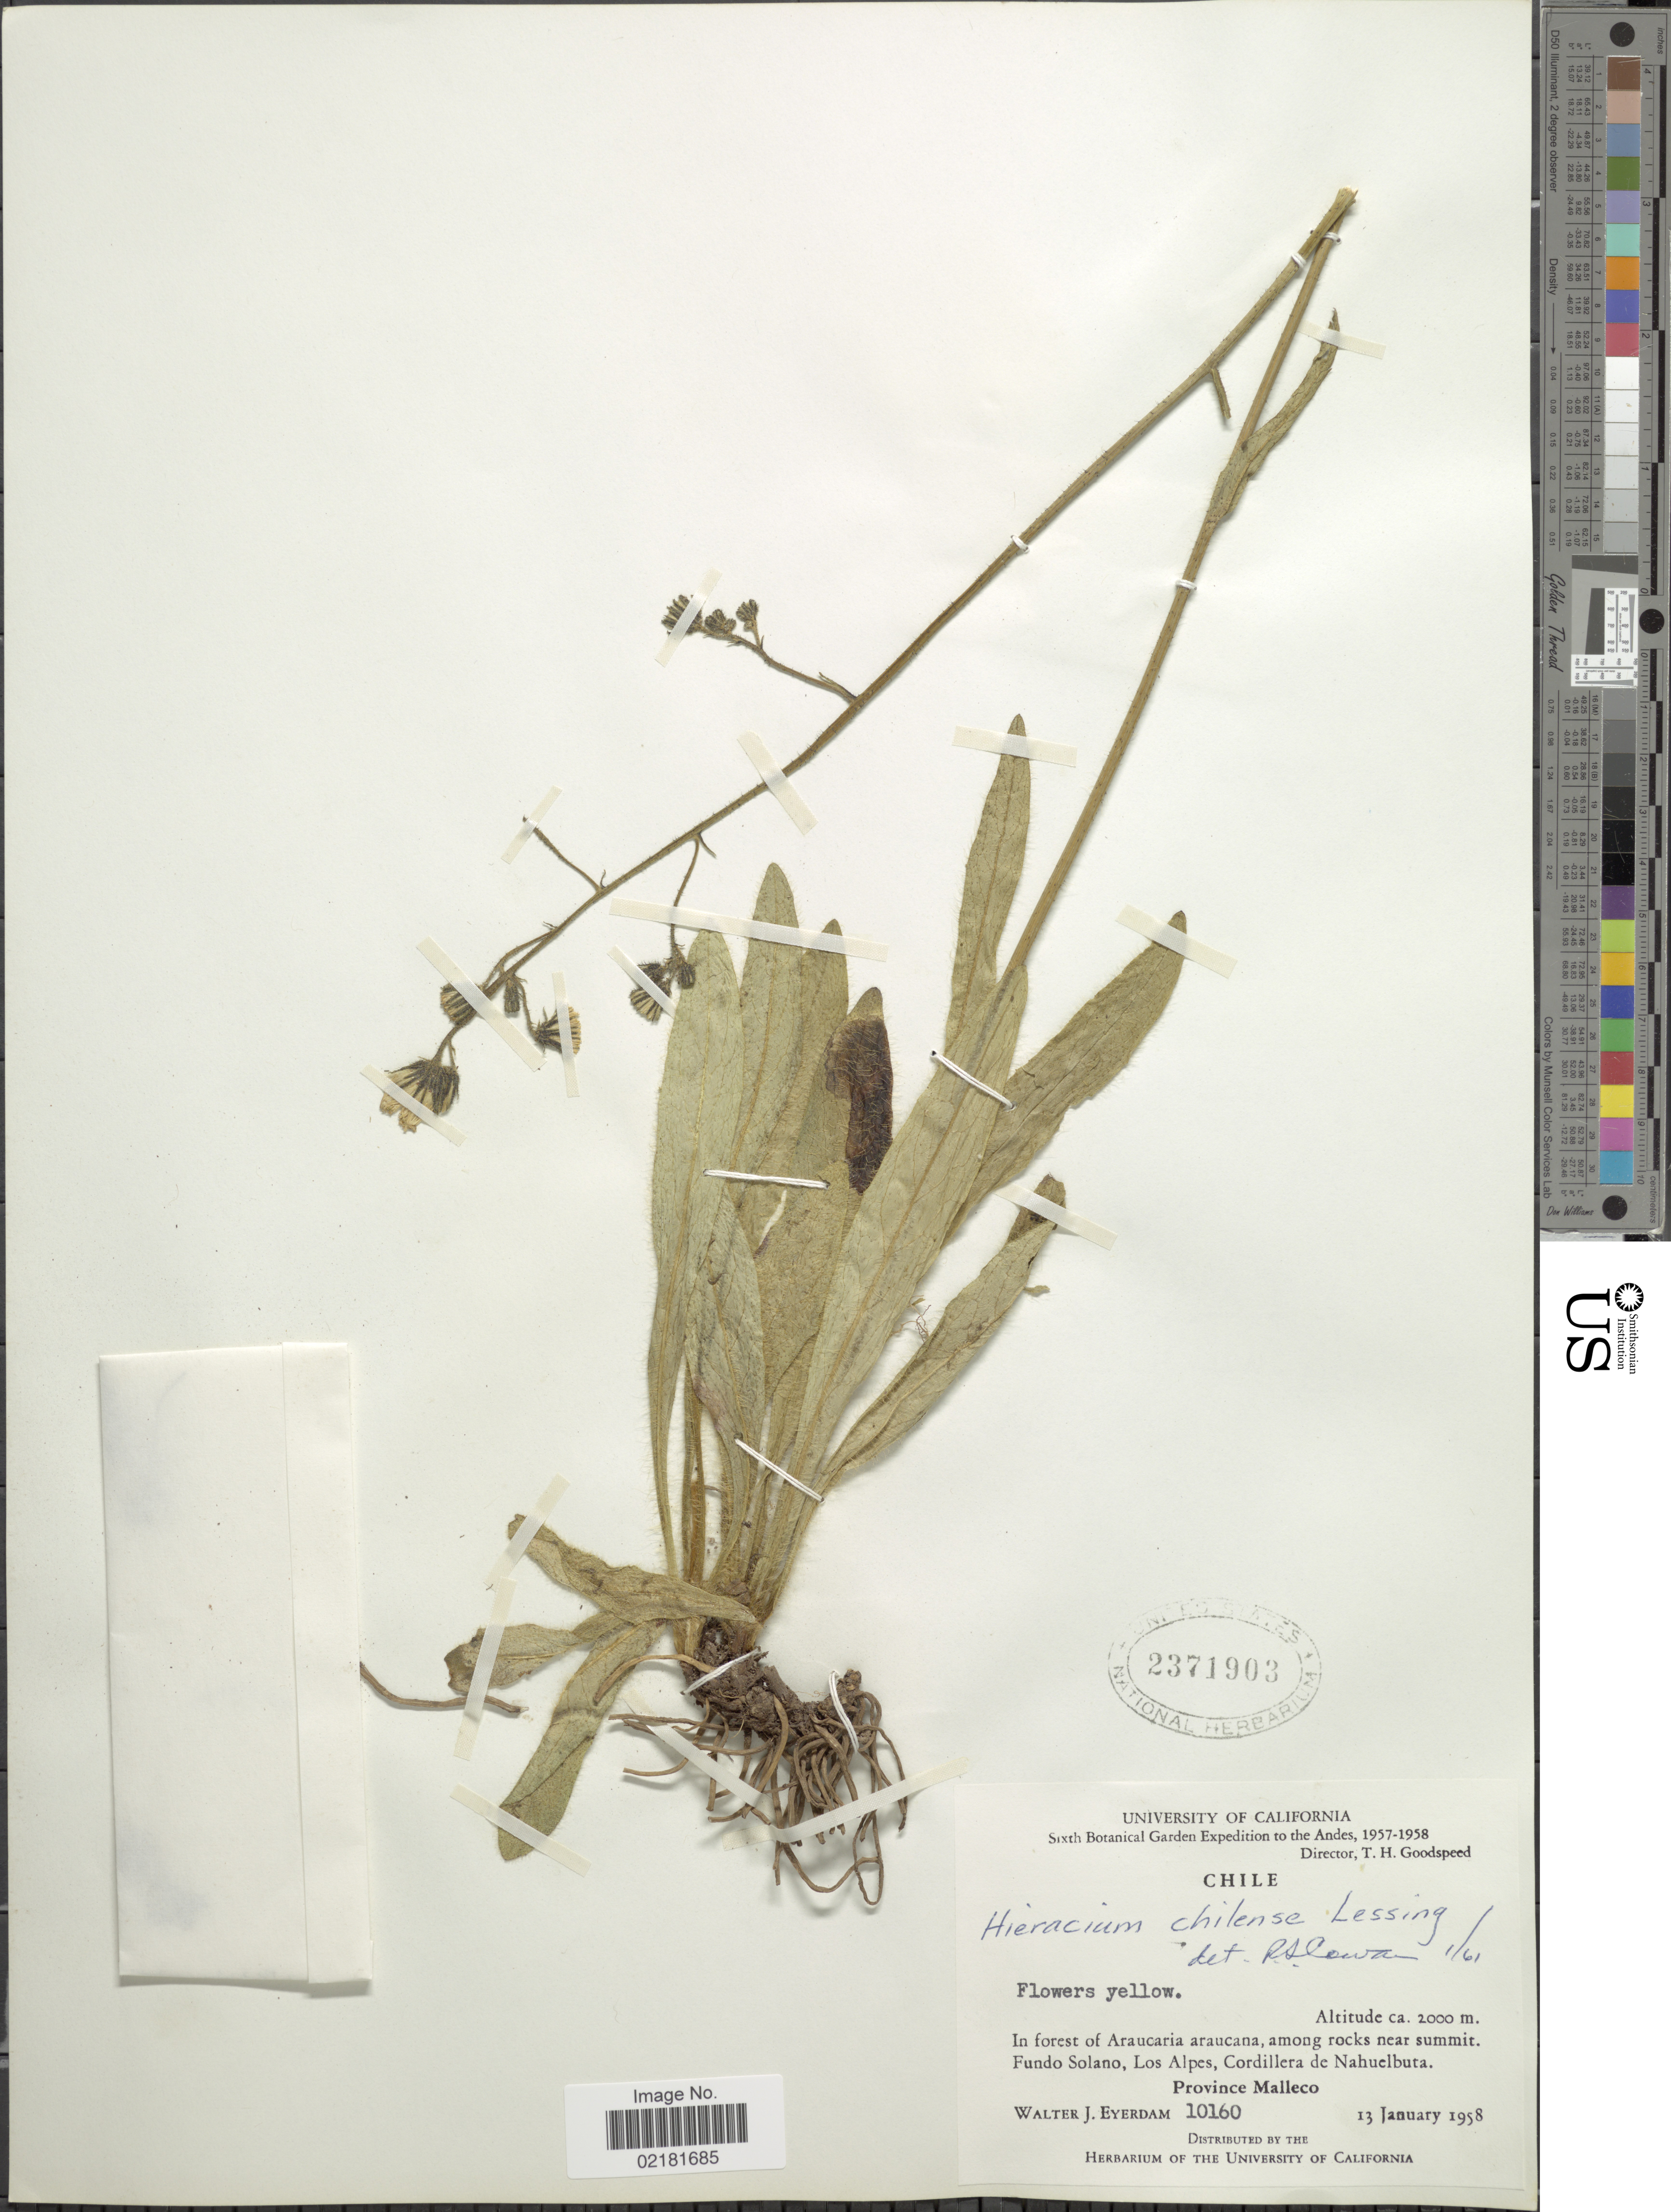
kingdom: Plantae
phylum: Tracheophyta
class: Magnoliopsida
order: Asterales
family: Asteraceae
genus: Hieracium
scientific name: Hieracium chilense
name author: Less.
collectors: W. J. Eyerdam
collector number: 10160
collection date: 1958-01-13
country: Chile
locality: Among rocks near summit, Fundo Solano, Los Alpes, Cordillera de Nahuelbuta, Province Malleco.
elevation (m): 2000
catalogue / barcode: US 2371903